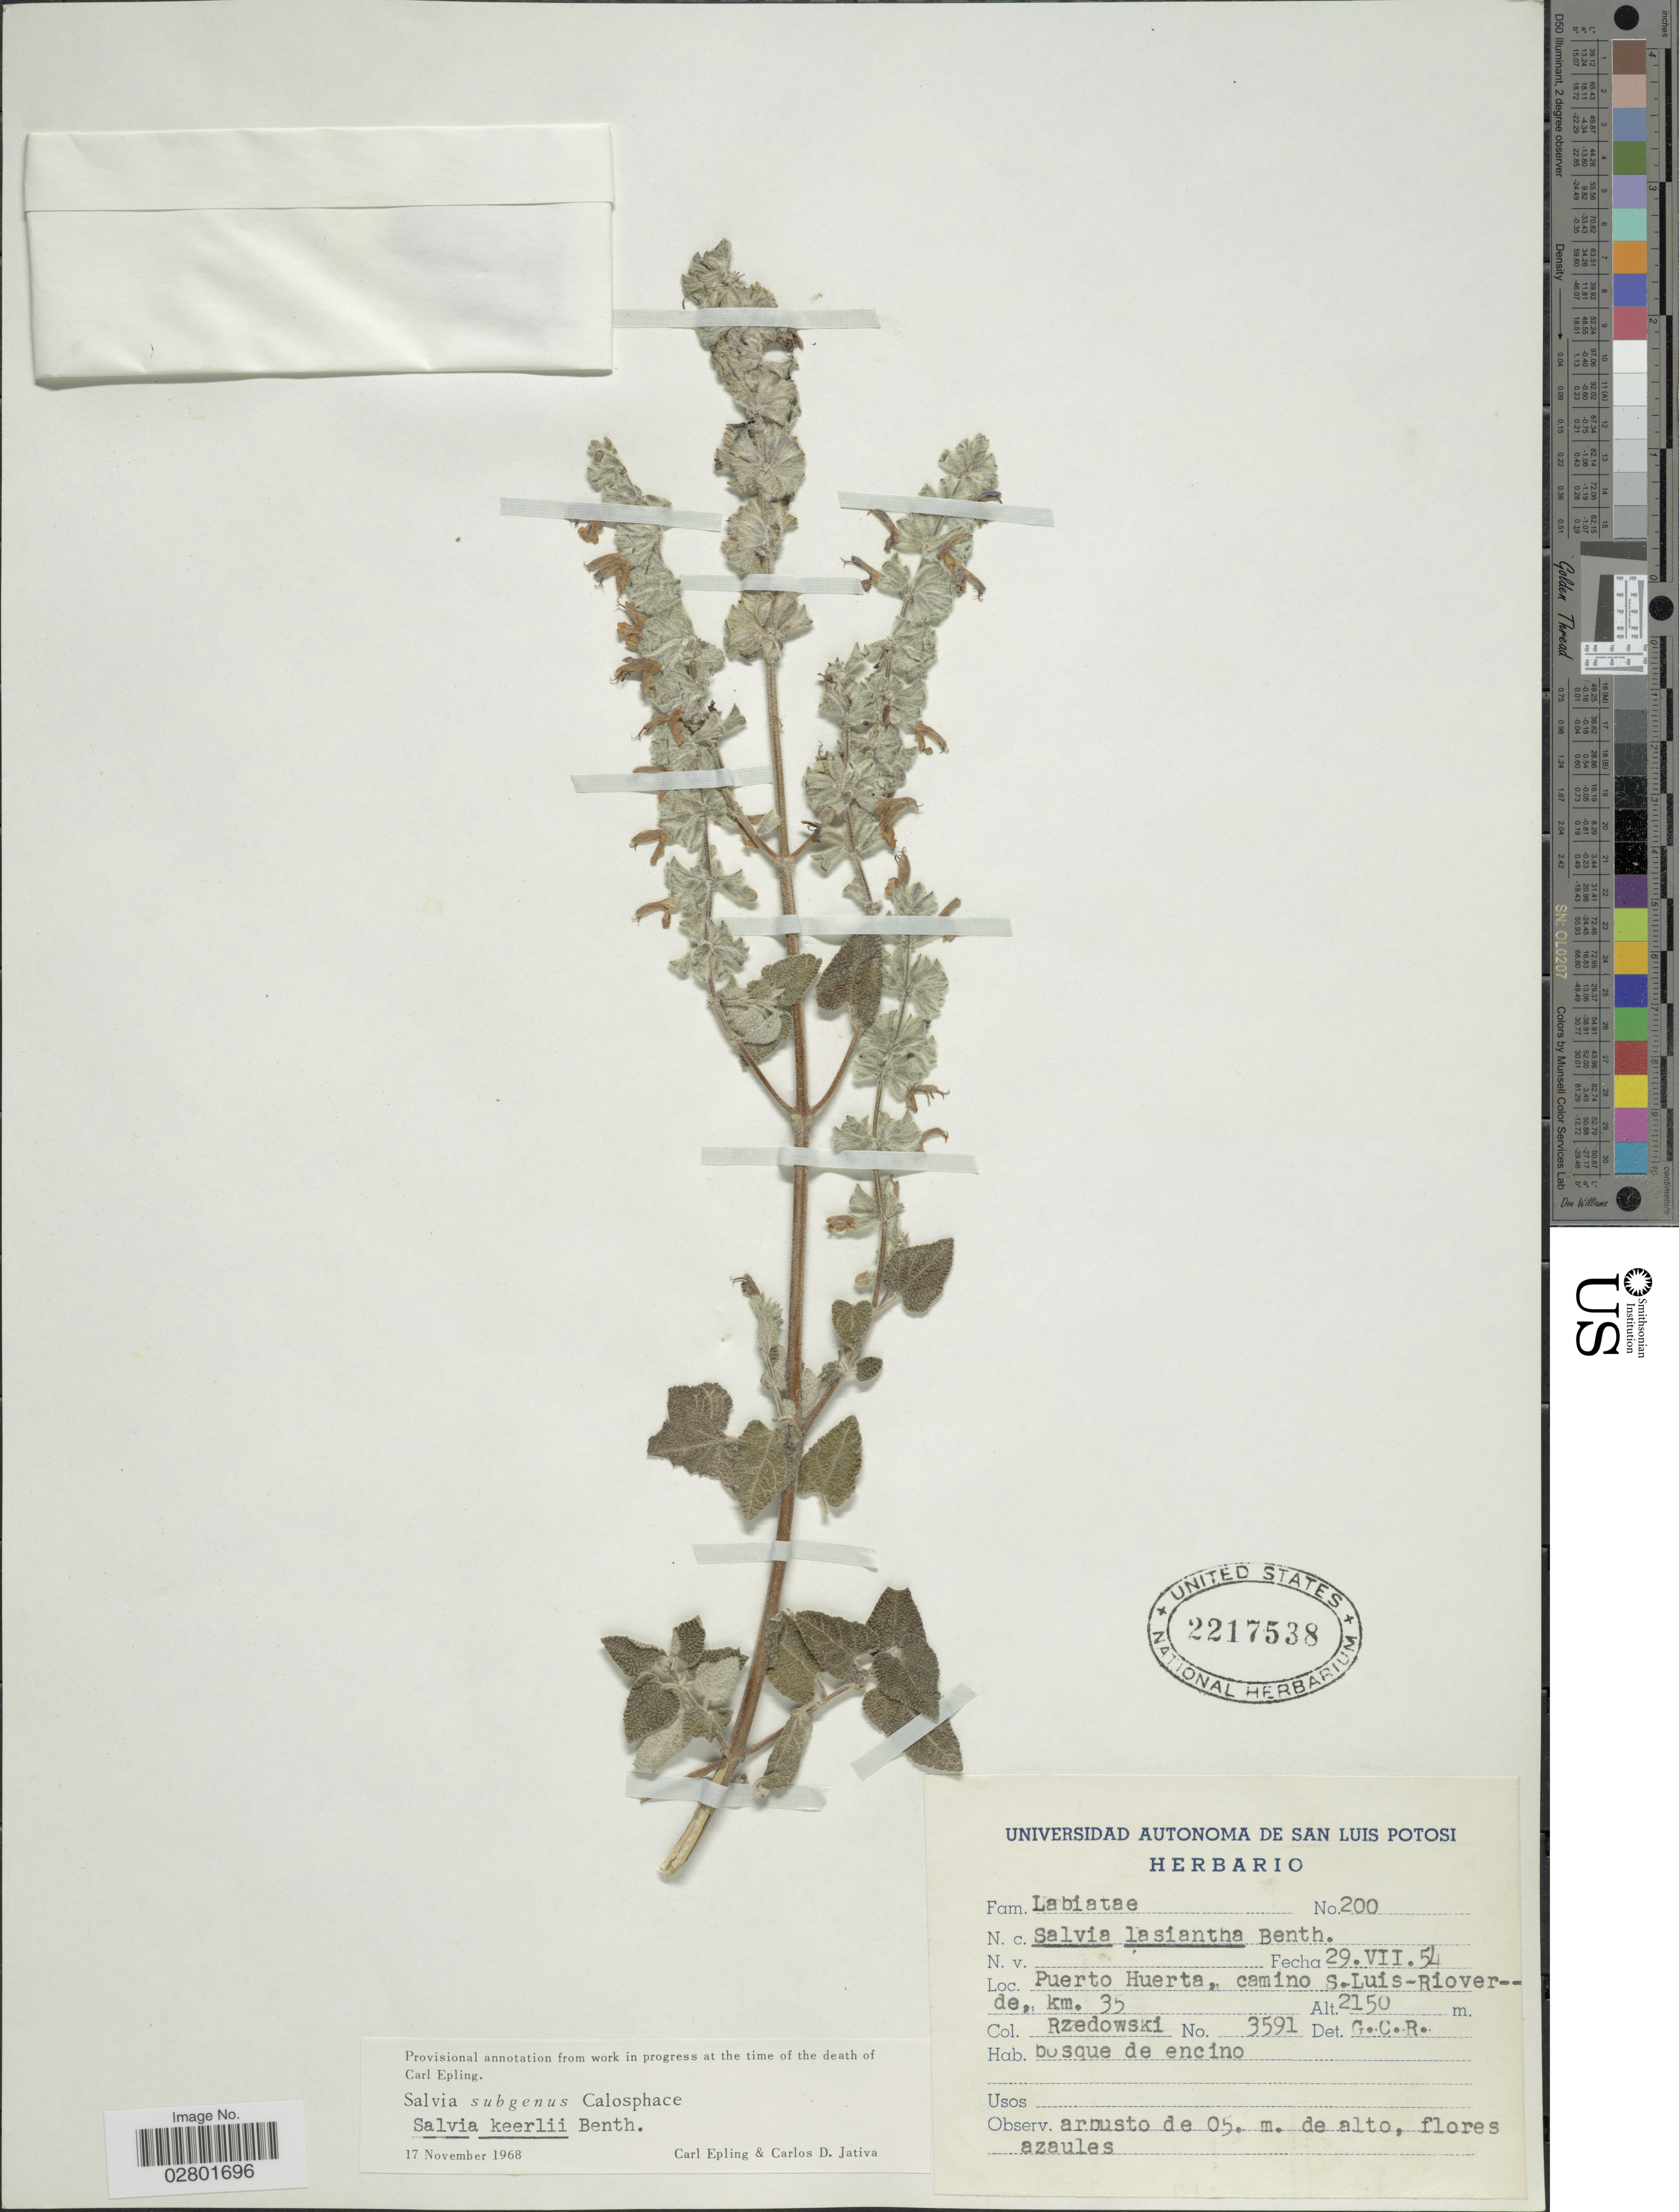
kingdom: Plantae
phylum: Tracheophyta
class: Magnoliopsida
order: Lamiales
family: Lamiaceae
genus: Salvia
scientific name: Salvia keerlii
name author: Benth.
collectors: Rzedowski, --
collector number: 3591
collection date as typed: Transcribed d/m/y: 29/7/54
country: Mexico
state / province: San Luis Potosí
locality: Puerto Huerta, camino S.Luis-Rioverde, km. 35.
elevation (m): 2150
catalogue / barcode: US 2217538